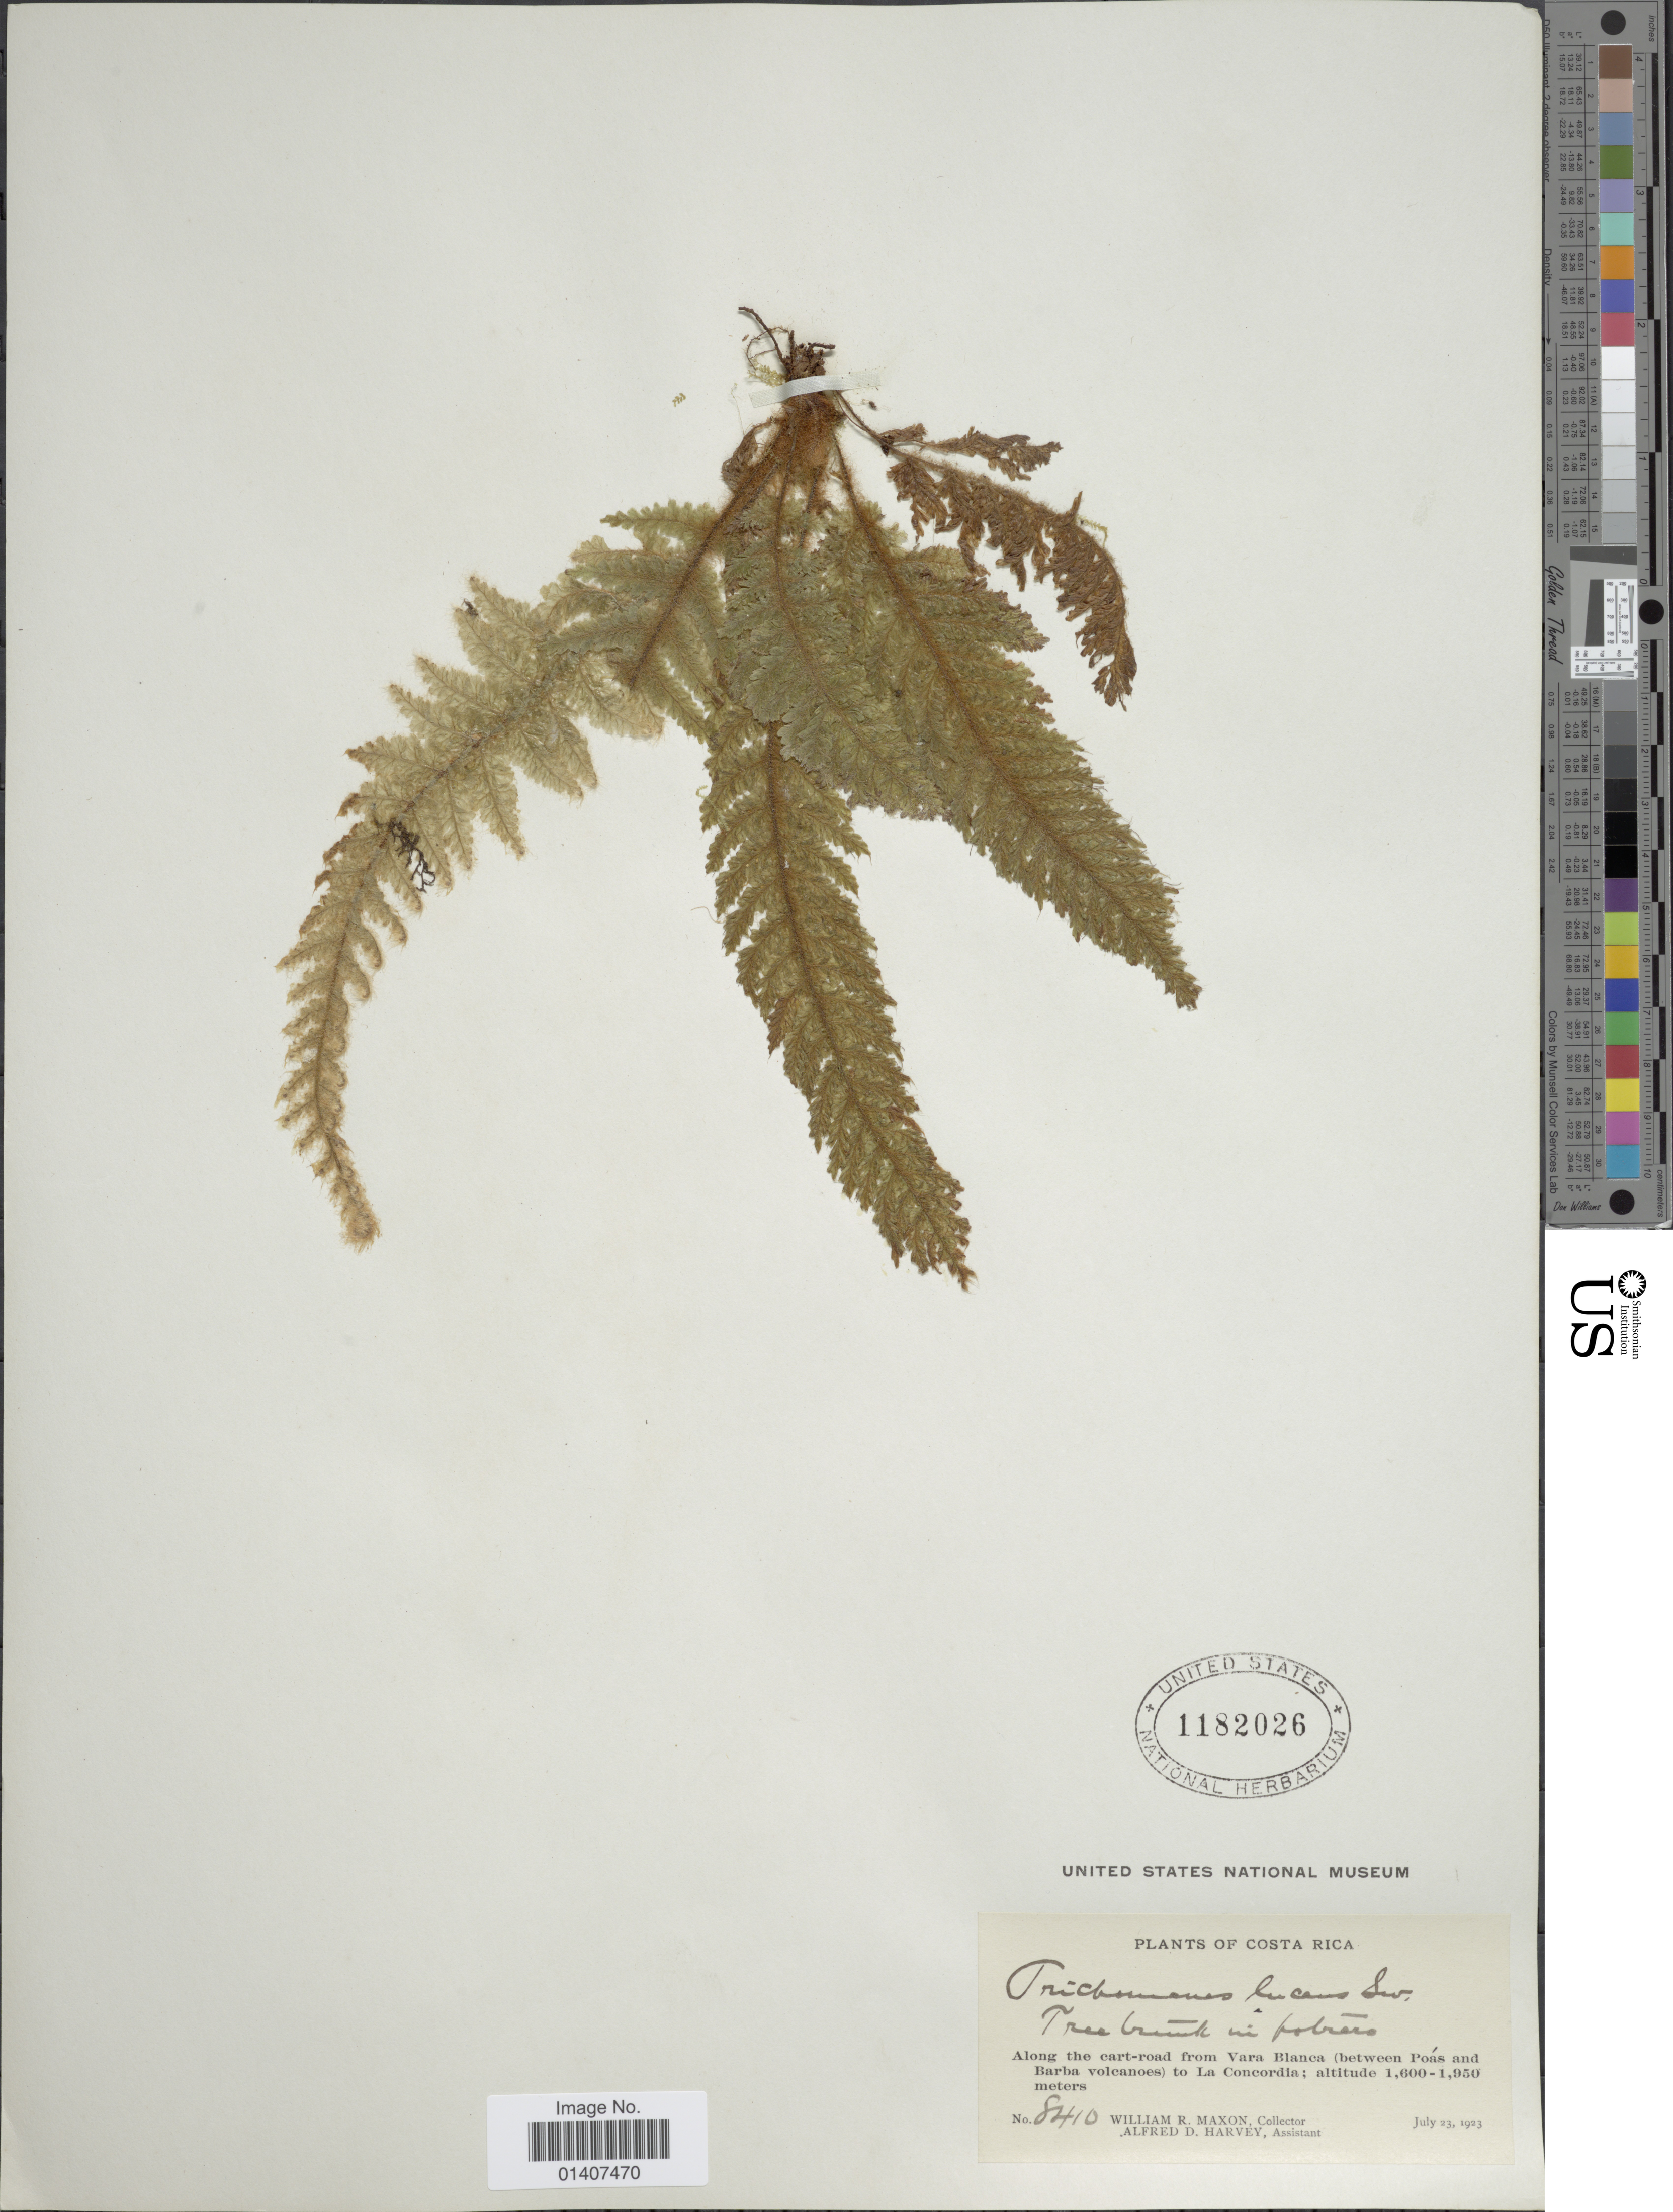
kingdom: Plantae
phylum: Tracheophyta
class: Polypodiopsida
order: Hymenophyllales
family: Hymenophyllaceae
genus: Trichomanes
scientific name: Trichomanes lucens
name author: Sw.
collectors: W. R. Maxon & A. D. Harvey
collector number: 8410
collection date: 1923-07-23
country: Costa Rica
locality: Along the cart-road from Vara Blanca(between Poás and Barba volcanoes) to La Concordia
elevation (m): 1600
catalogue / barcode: US 1182026